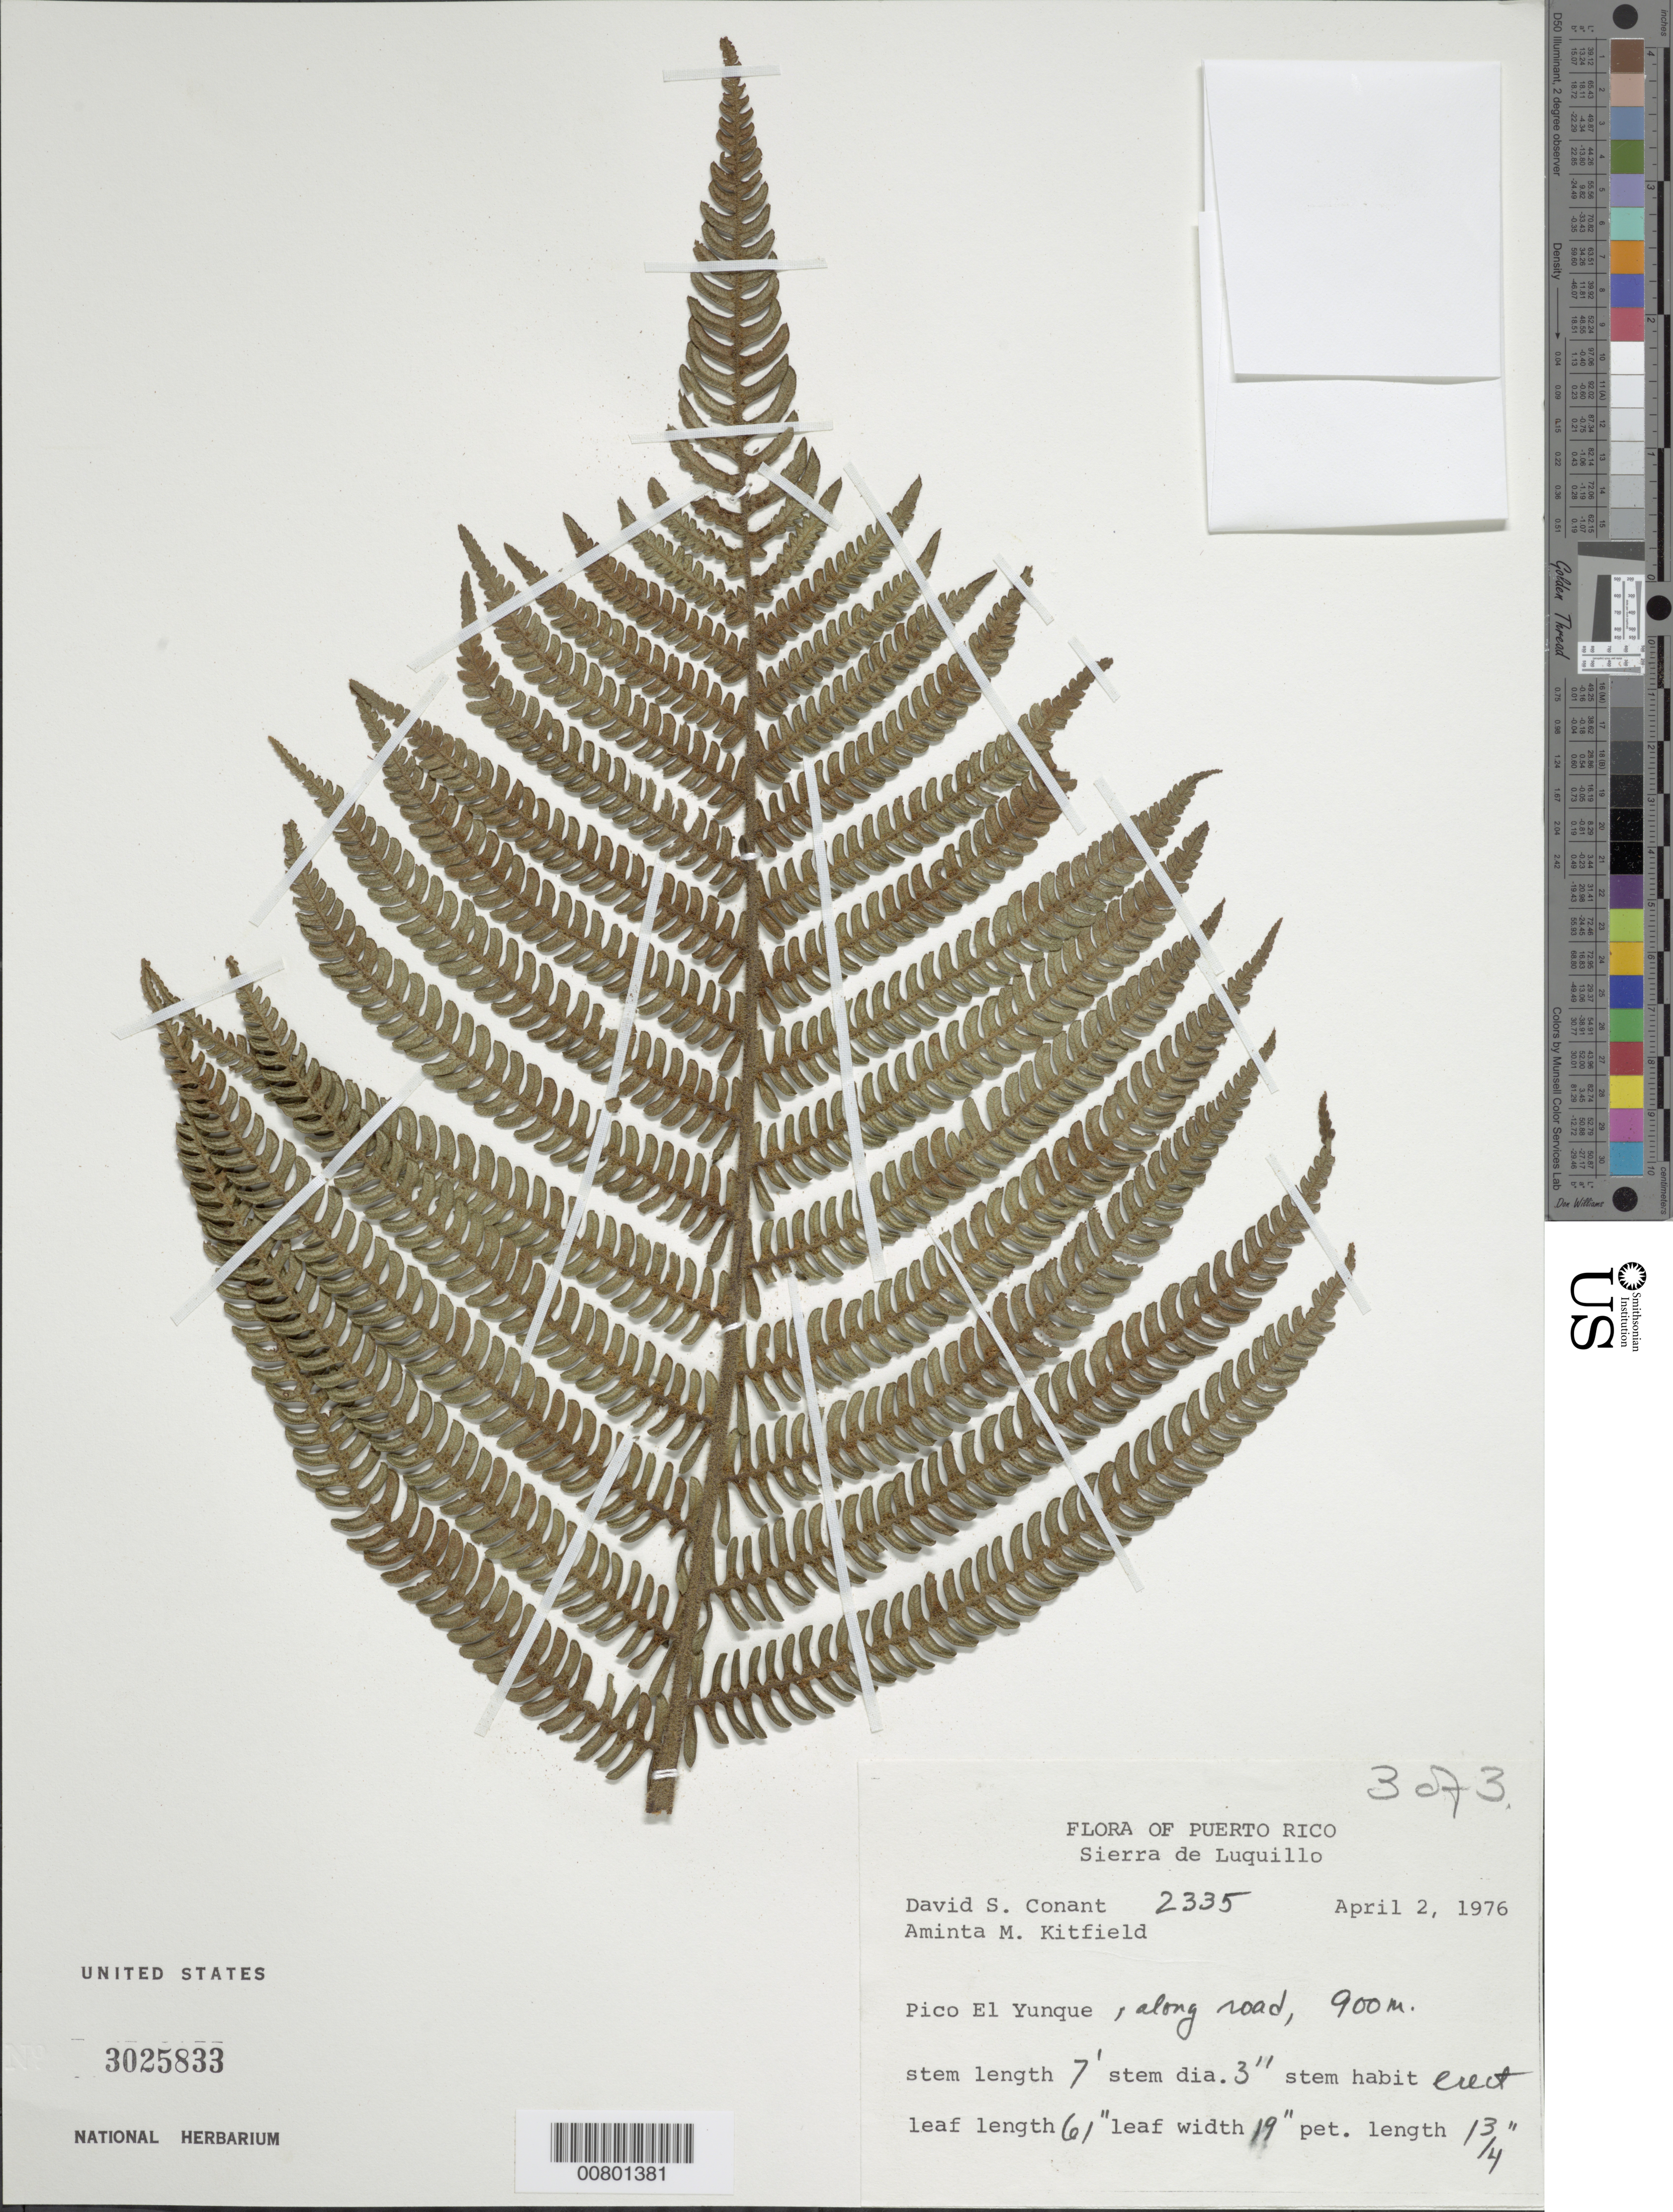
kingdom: Plantae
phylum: Tracheophyta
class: Polypodiopsida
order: Cyatheales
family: Cyatheaceae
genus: Alsophila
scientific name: Alsophila sp.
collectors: D. S. Conant & A. Kitfield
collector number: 2335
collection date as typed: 02 Apr 1976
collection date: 1976-04-02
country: Puerto Rico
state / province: Río Grande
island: Puerto Rico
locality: Pico El Yunque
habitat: Along road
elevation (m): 900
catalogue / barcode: US 3025833